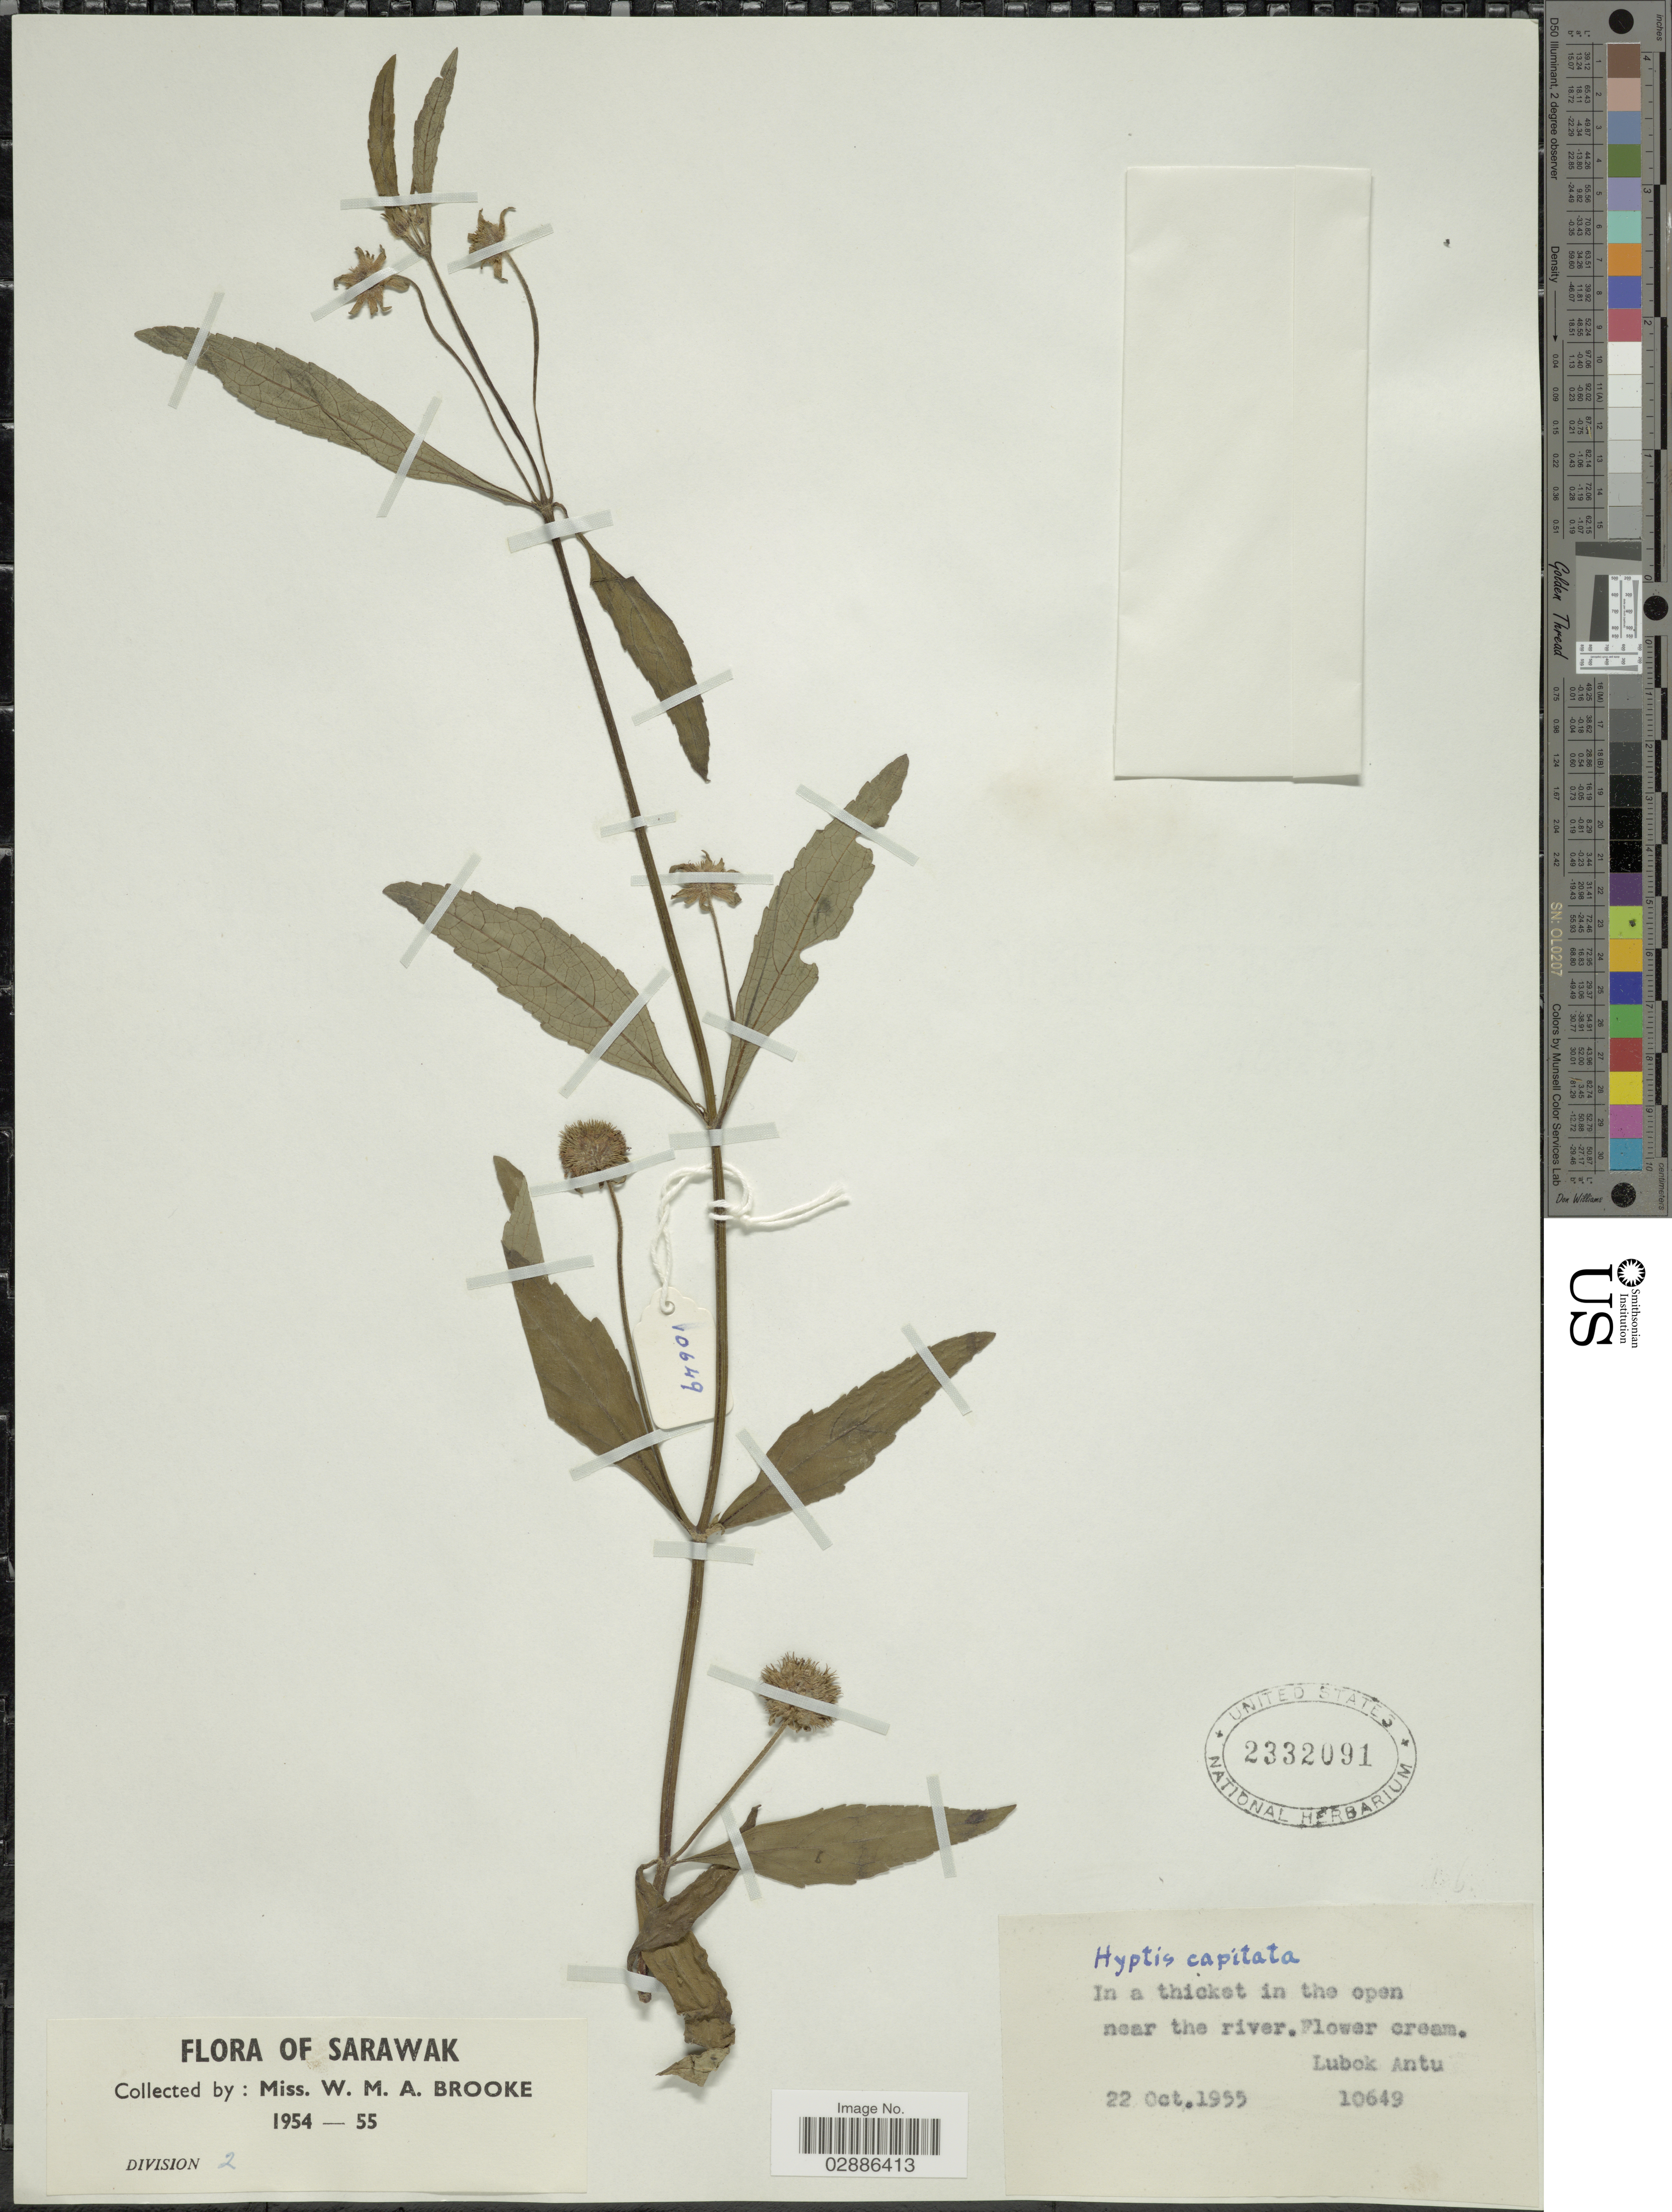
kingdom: Plantae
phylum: Tracheophyta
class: Magnoliopsida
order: Lamiales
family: Lamiaceae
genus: Hyptis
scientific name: Hyptis capitata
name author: Jacq.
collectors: W. Brooke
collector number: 10649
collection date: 1955-10-22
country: Malaysia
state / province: Sarawak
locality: In a thicket in the open near the river, Lubok Antu. Division 2.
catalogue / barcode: US 2332091